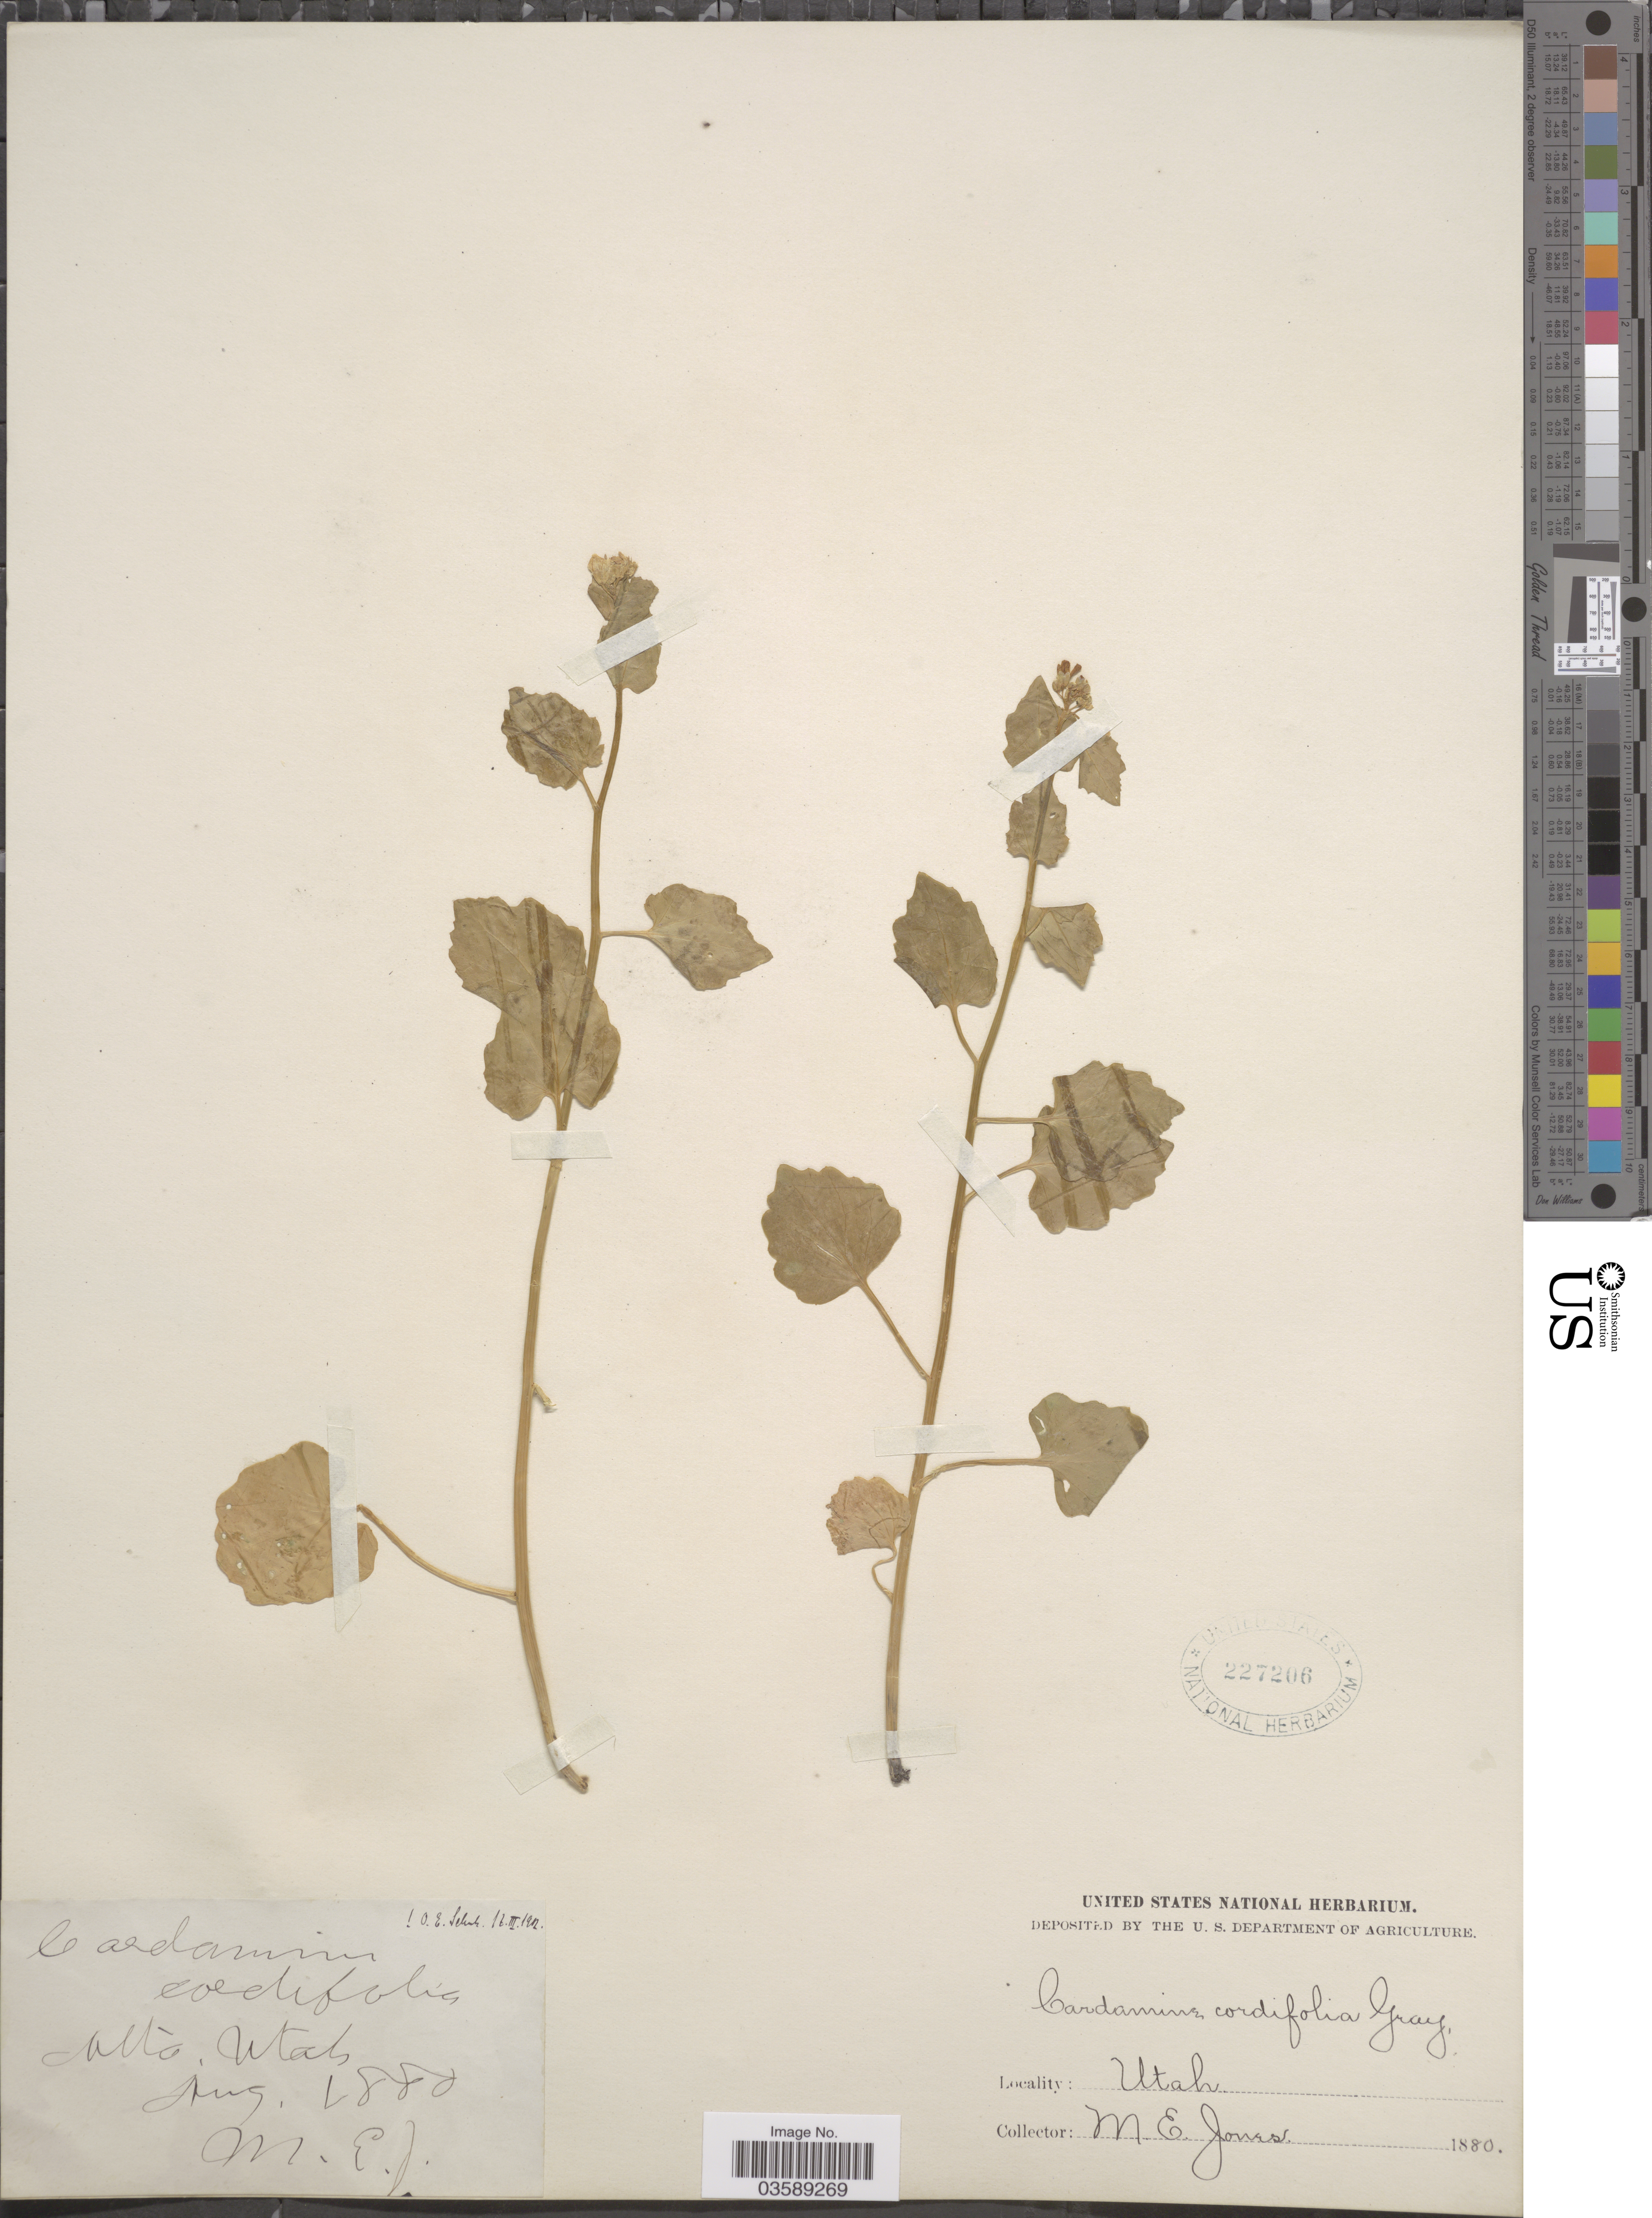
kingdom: Plantae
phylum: Tracheophyta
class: Magnoliopsida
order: Brassicales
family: Brassicaceae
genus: Cardamine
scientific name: Cardamine cordifolia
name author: A. Gray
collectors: M. E. Jones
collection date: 1880-08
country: United States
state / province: Utah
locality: Alta.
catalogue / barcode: US 227206